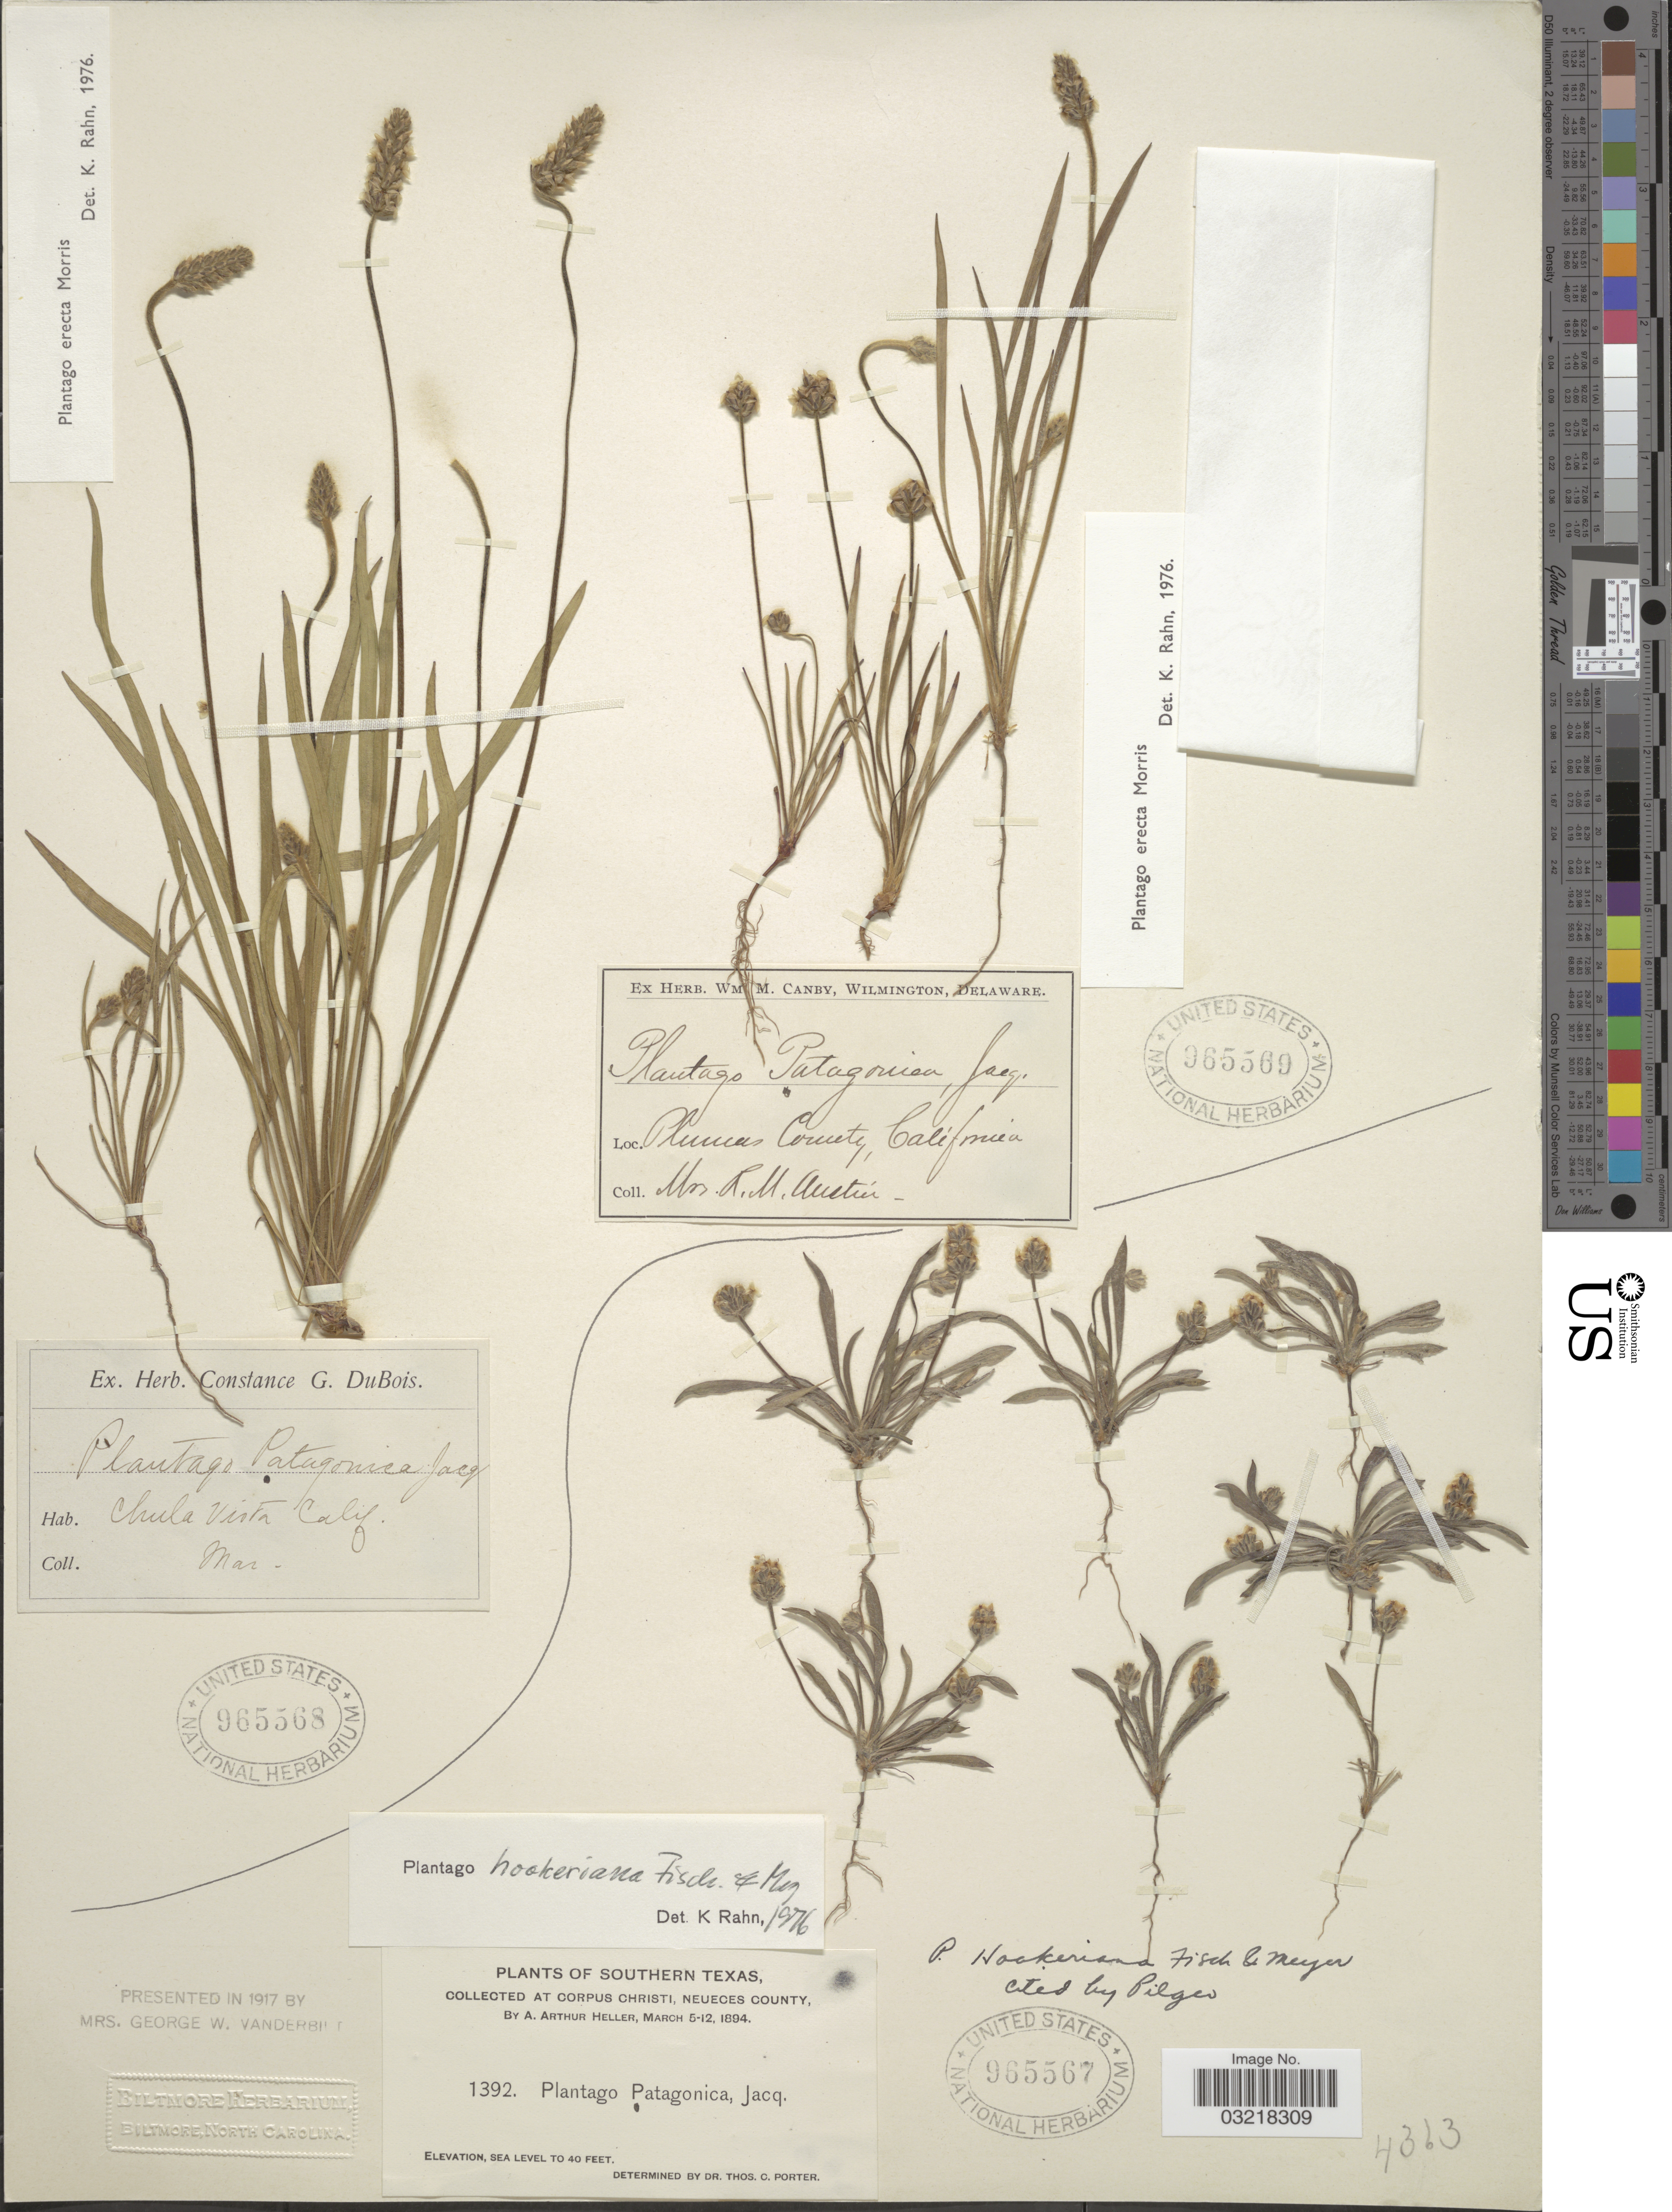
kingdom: Plantae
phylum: Tracheophyta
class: Magnoliopsida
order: Lamiales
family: Plantaginaceae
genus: Plantago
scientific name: Plantago erecta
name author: Morris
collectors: ex herb. Constance G. DuBois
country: United States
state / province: California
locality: Chula Vista Calif.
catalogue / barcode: US 965568-2